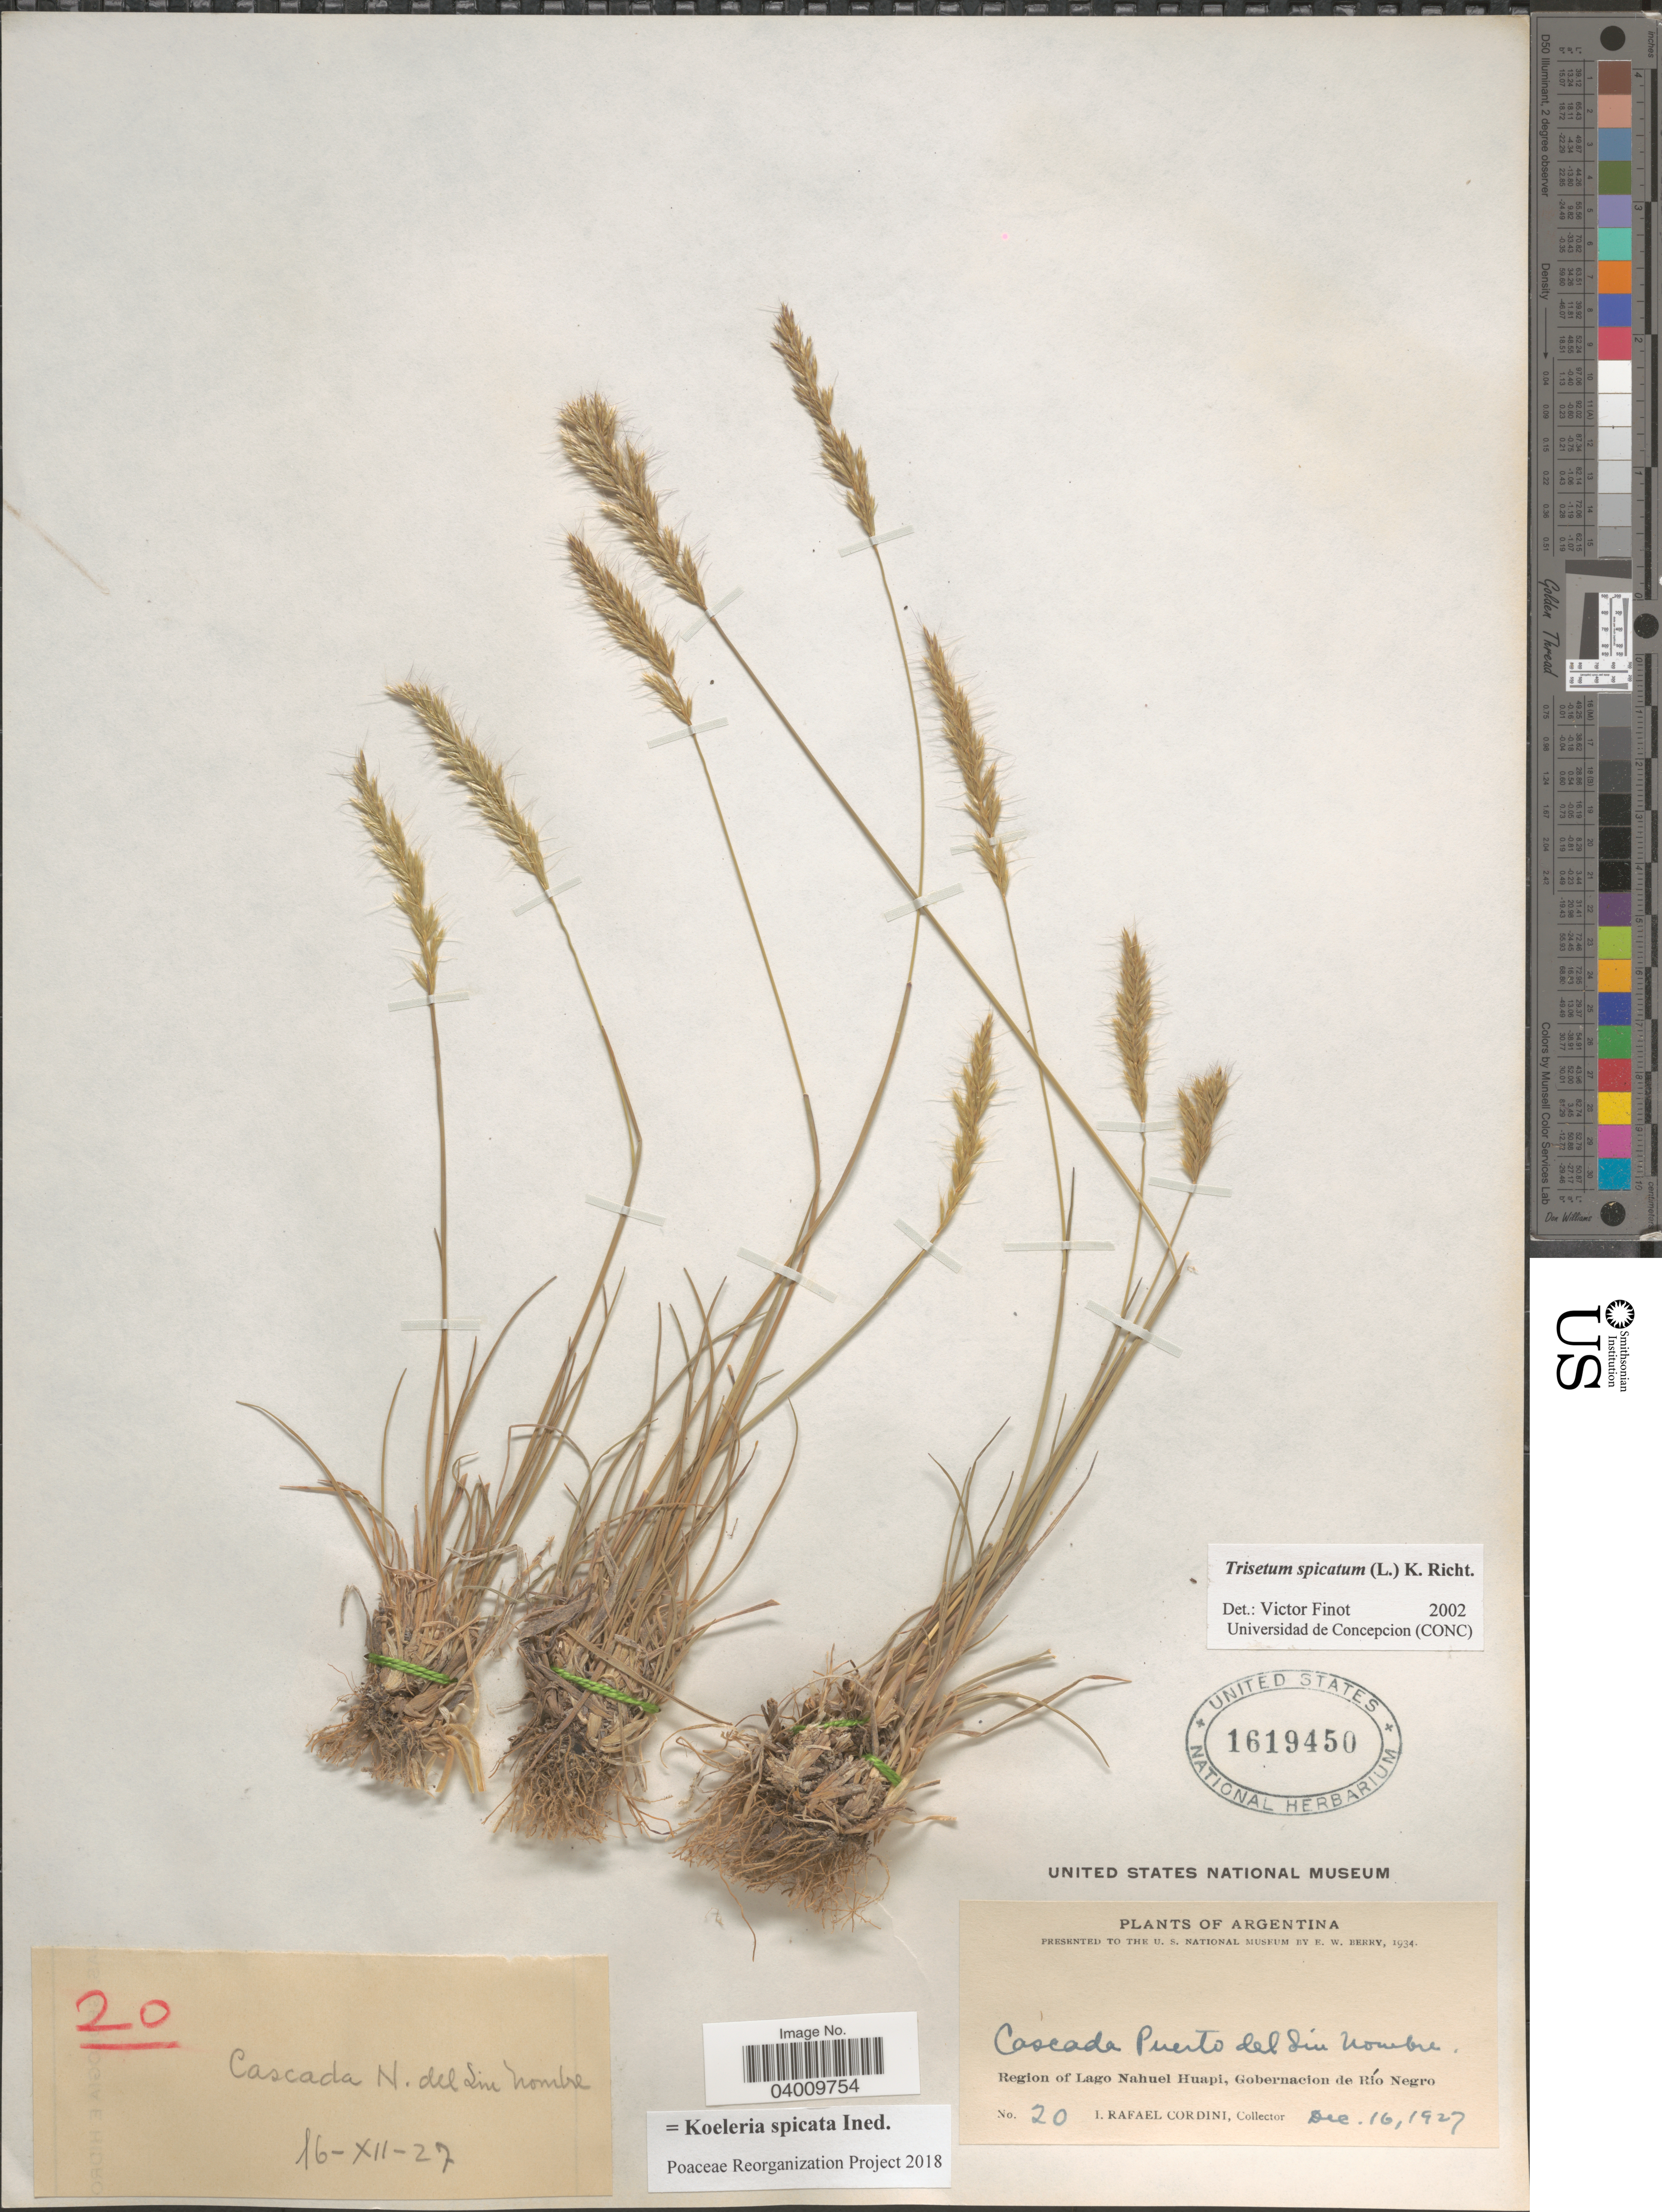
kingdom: Plantae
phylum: Tracheophyta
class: Liliopsida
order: Poales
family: Poaceae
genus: Koeleria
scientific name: Koeleria spicata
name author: (L.) Barberá et al.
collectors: I. Cordini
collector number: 20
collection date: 1927-12-16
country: Argentina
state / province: Rio Negro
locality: Cascada Puerto del Sin Nombre. Region of Lago Nahuel Huapi. Gobernacion de Río Negro.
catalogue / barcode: US 1619450